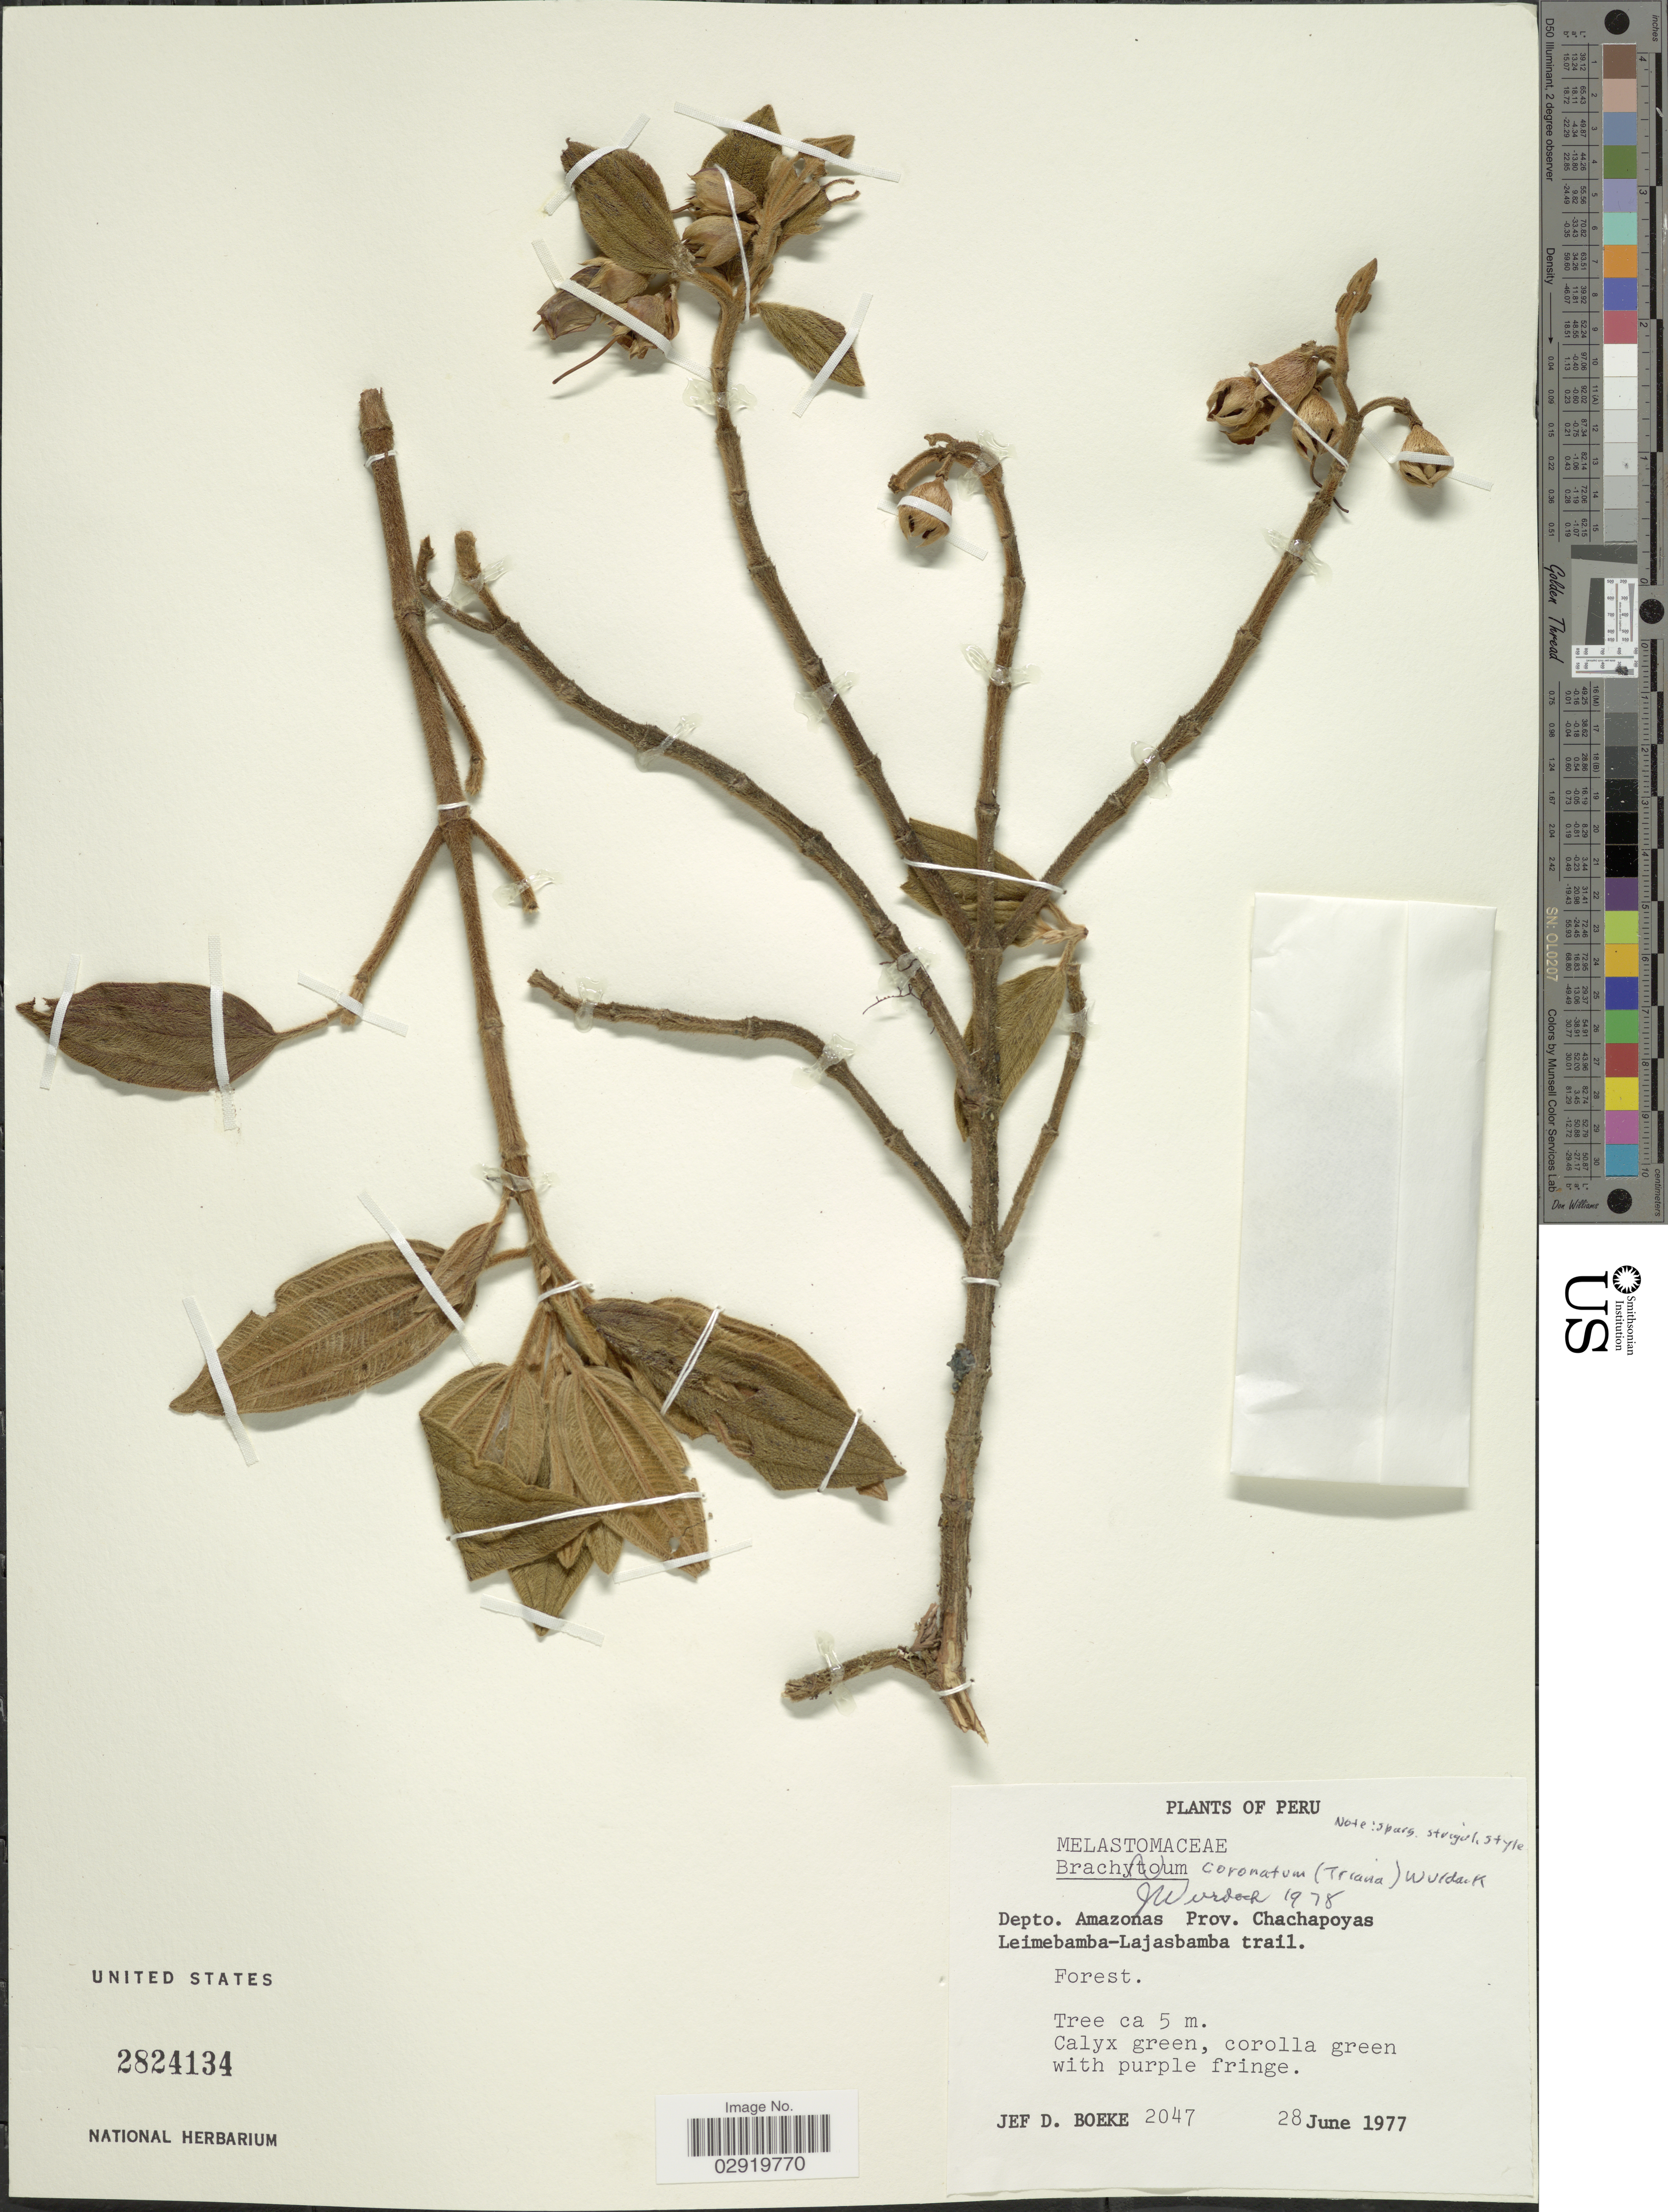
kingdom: Plantae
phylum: Tracheophyta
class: Magnoliopsida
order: Myrtales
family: Melastomataceae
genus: Brachyotum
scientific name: Brachyotum coronatum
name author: (Triana) Wurdack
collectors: J. Boeke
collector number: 2047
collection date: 1977-06-28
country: Peru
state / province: Amazonas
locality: Depto. Amazonas. Prov. Chachapoyas. Leimebamba-Lajasbamba trail.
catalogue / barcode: US 2824134